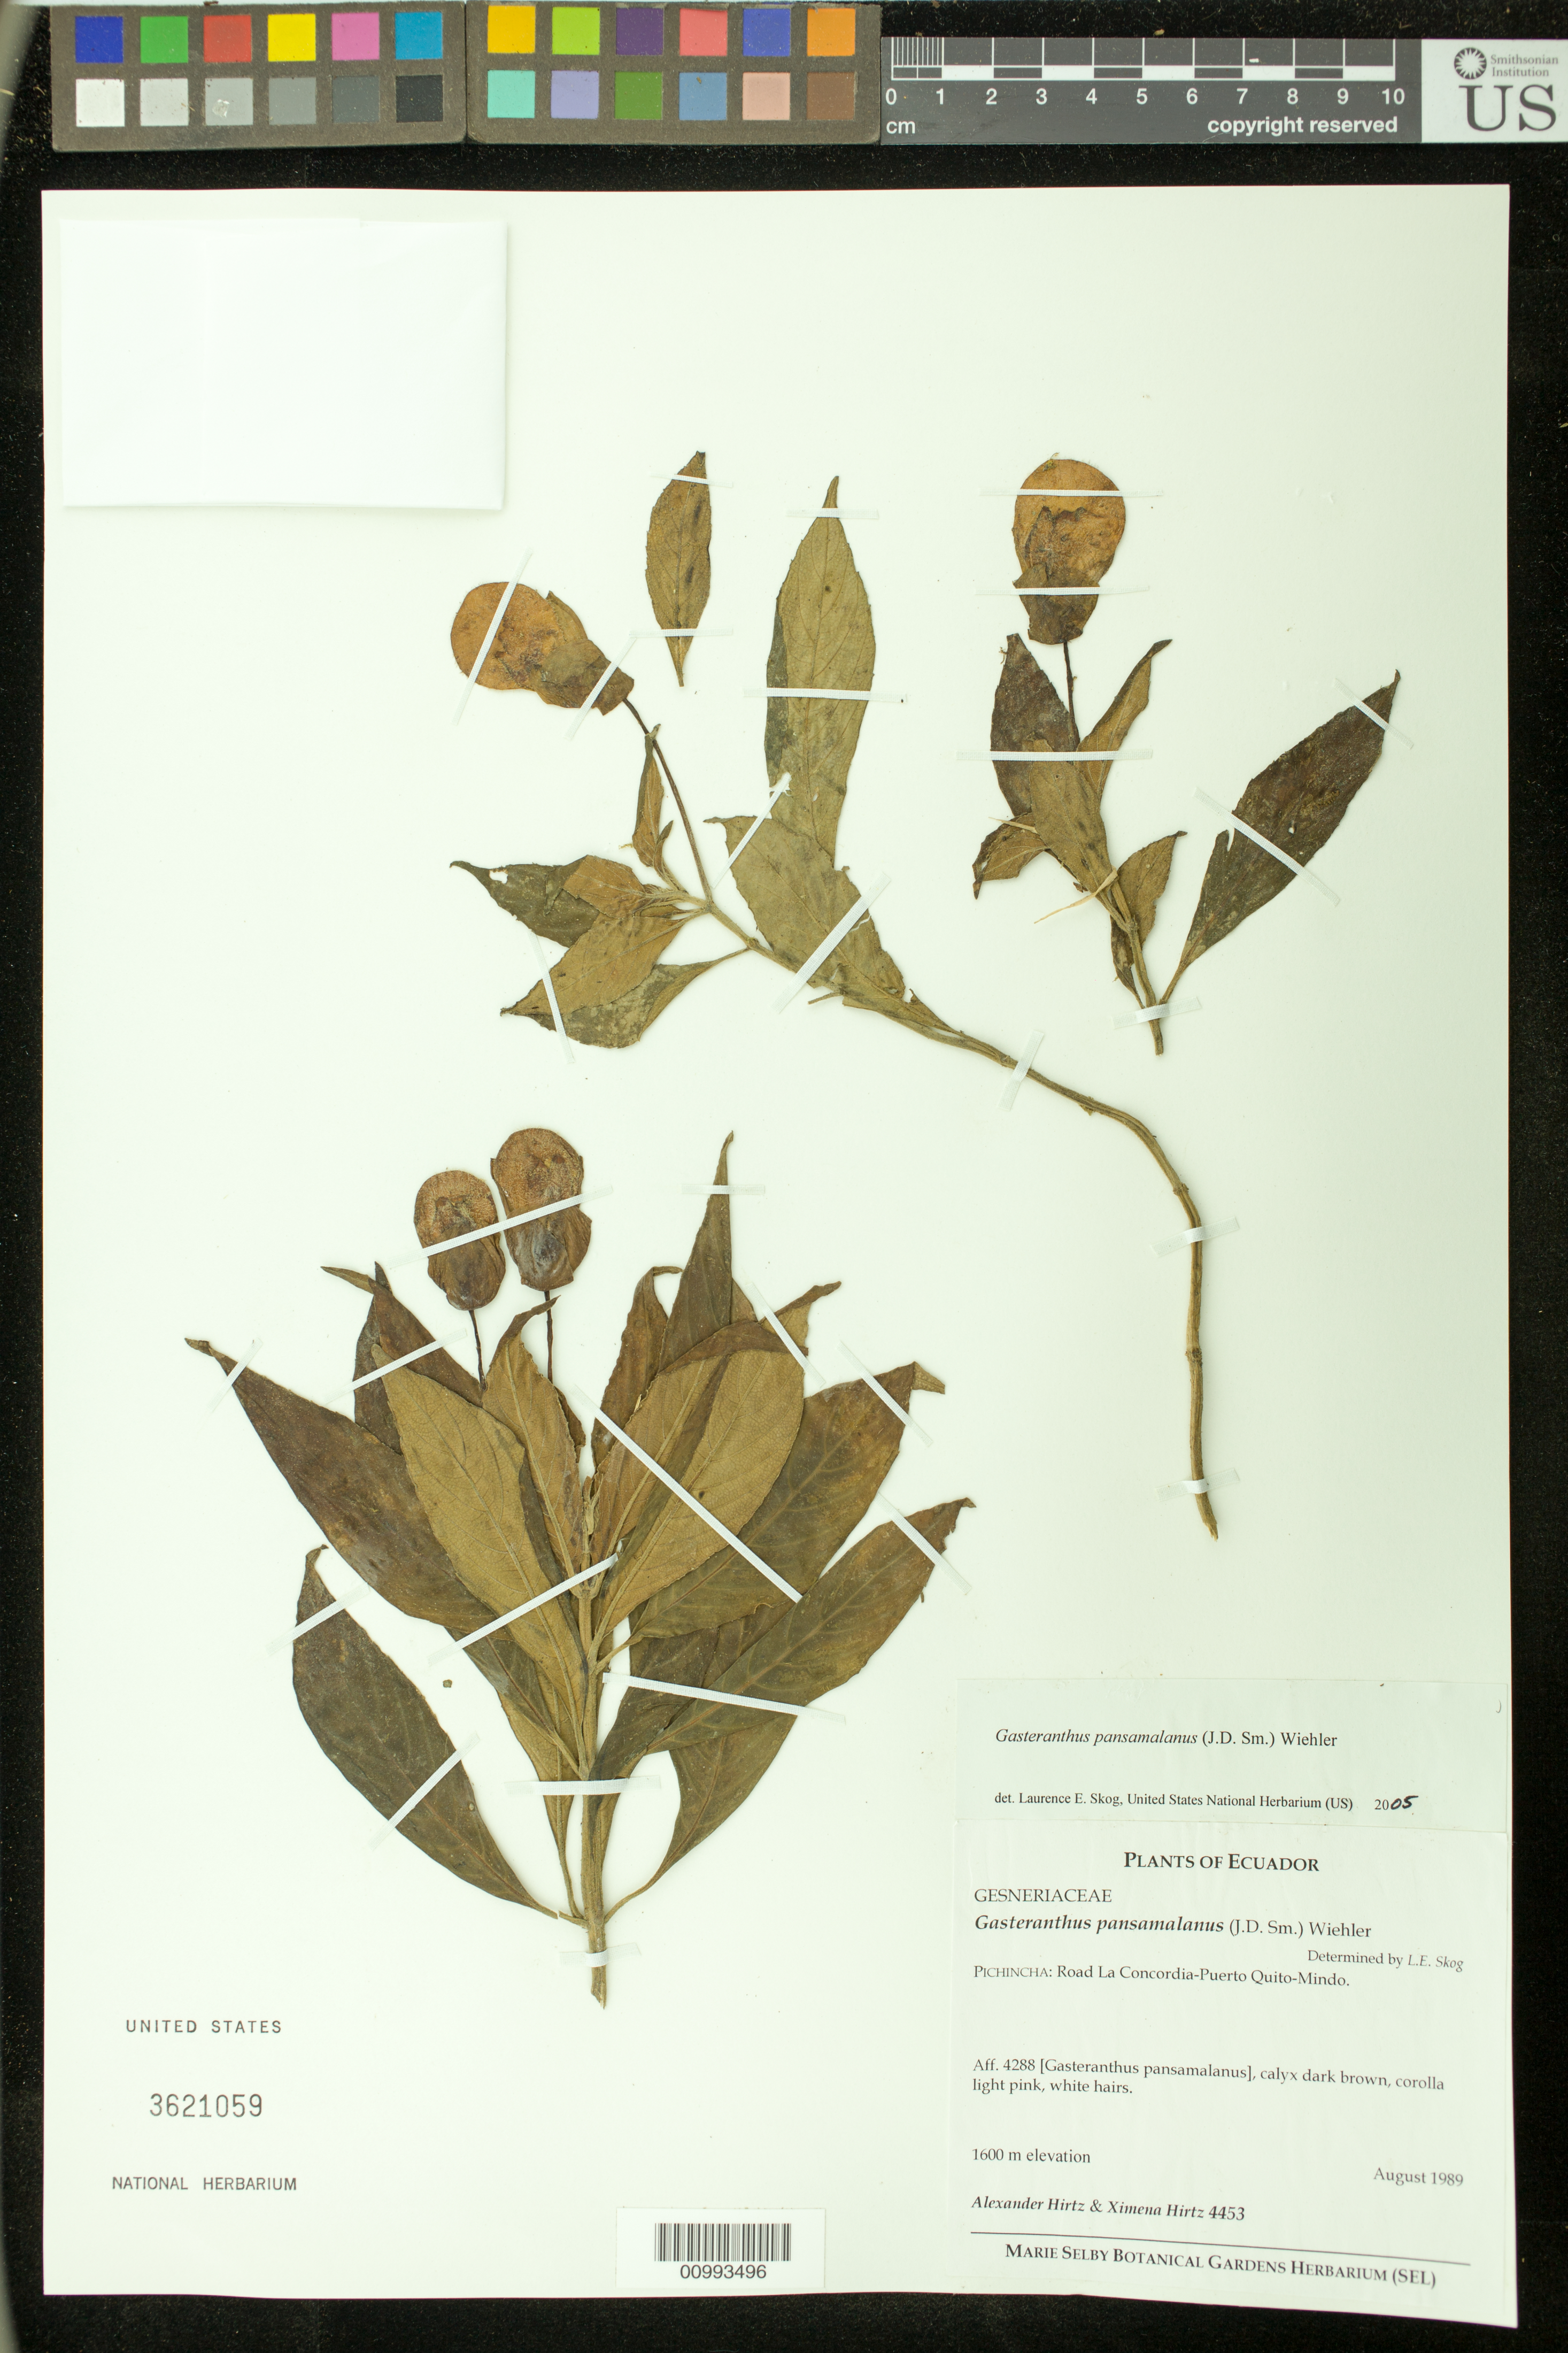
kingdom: Plantae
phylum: Tracheophyta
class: Magnoliopsida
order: Lamiales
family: Gesneriaceae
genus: Gasteranthus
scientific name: Gasteranthus pansamalanus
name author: (Donn. Sm.) Wiehler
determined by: Skog, Laurence E.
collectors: A. Hirtz & X. Hirtz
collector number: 4453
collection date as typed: Aug 1989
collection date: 1989-08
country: Ecuador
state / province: Pichincha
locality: Pichincha: road La Concordia - Puerto Quito - Mindo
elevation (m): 1600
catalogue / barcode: US 3621059